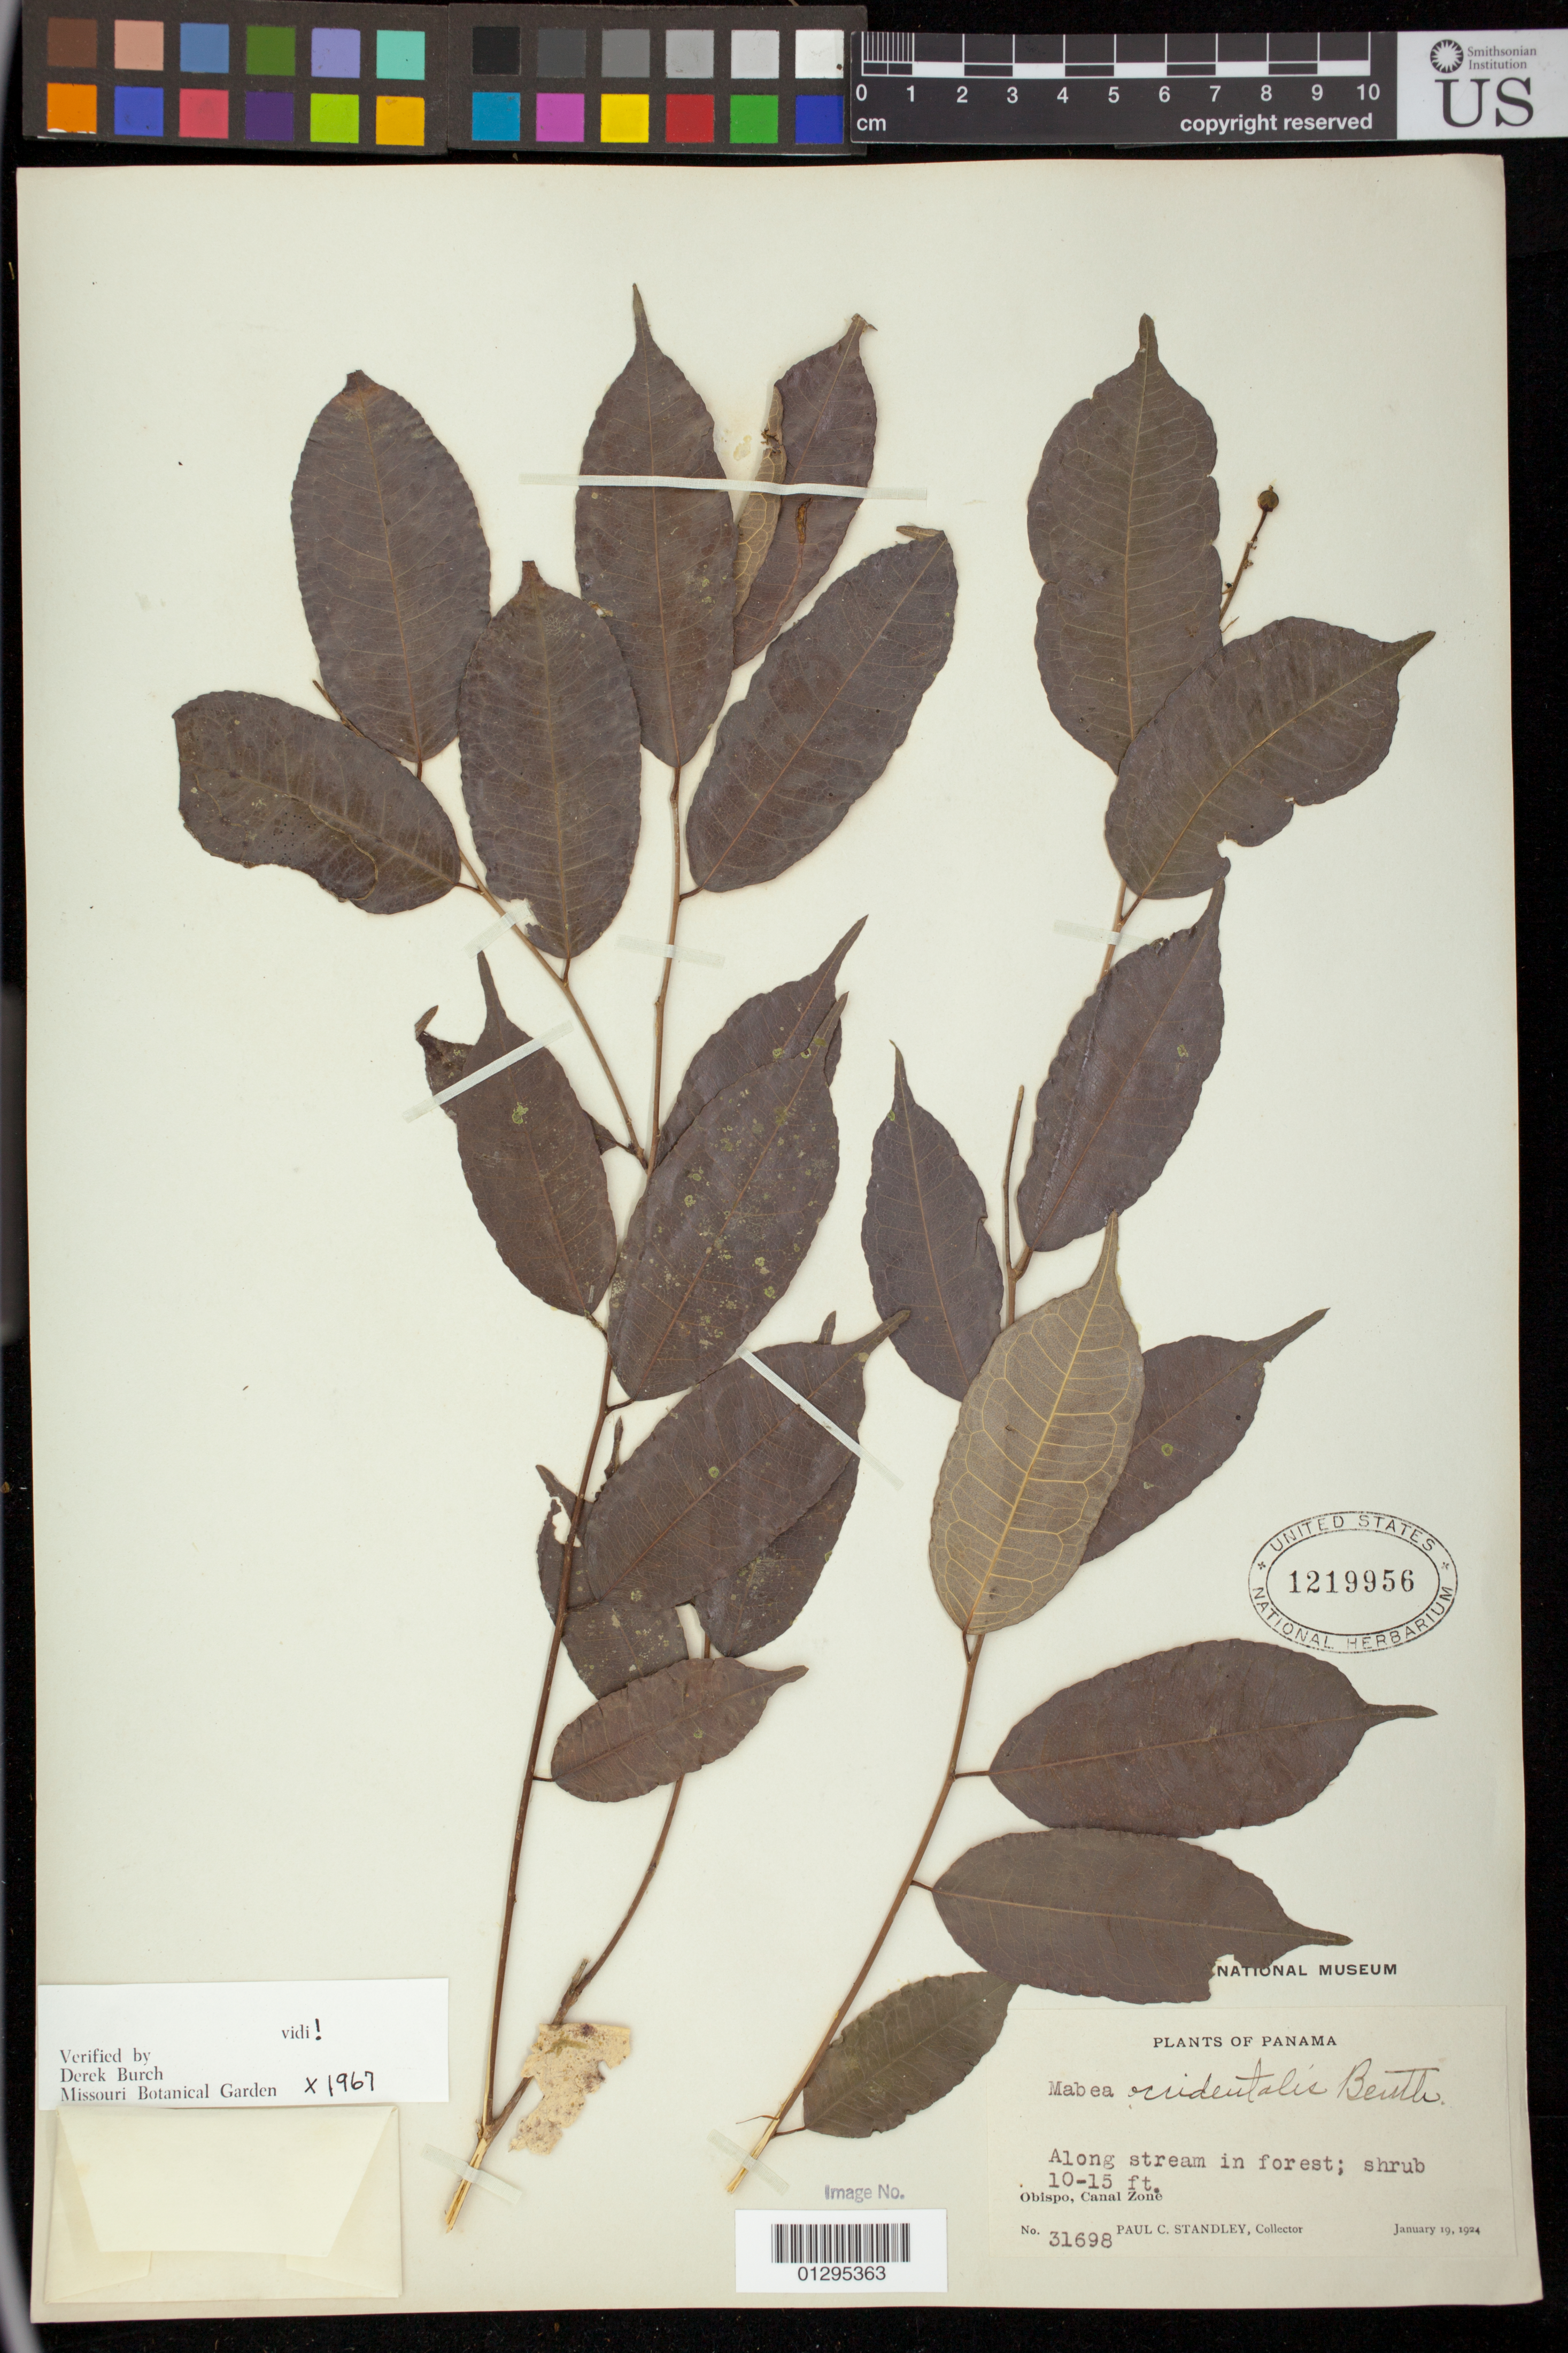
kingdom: Plantae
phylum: Tracheophyta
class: Magnoliopsida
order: Malpighiales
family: Euphorbiaceae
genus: Mabea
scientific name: Mabea occidentalis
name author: Benth.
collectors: P. C. Standley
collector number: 31698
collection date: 1924-01-19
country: Panama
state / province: Colón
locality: Obispo [historical], Canal Zone, along stream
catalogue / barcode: US 1219956